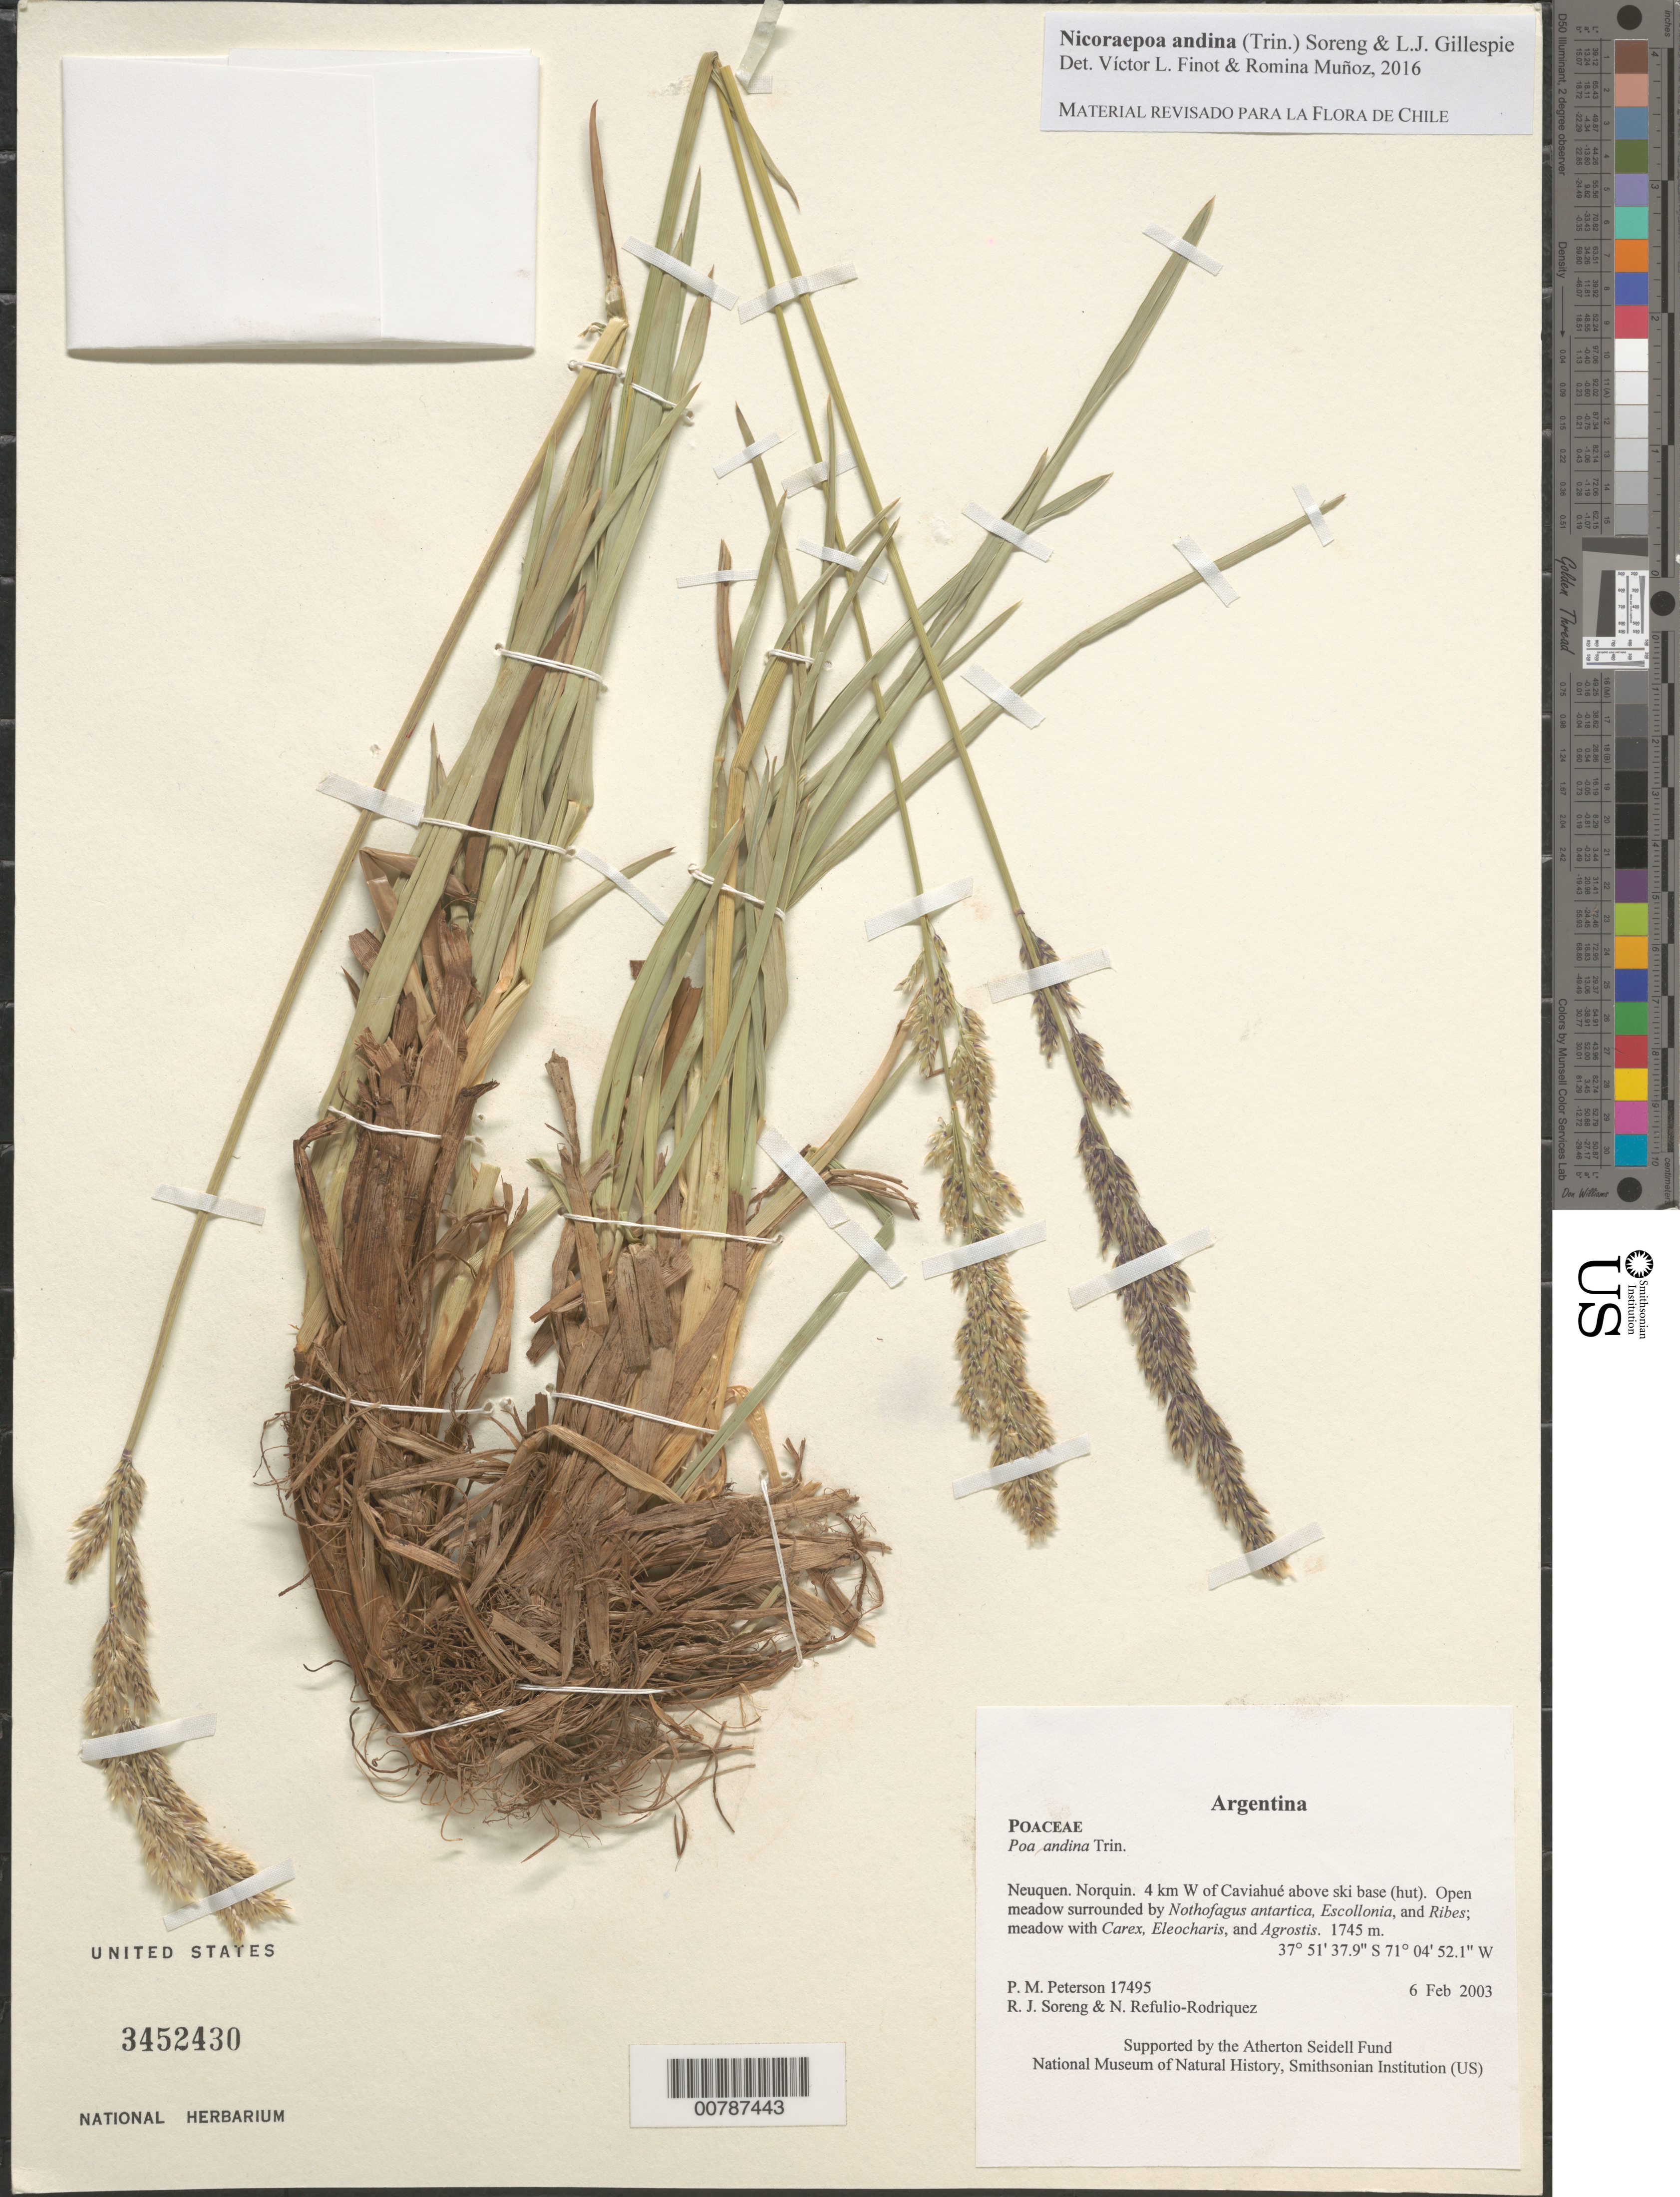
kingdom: Plantae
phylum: Tracheophyta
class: Liliopsida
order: Poales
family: Poaceae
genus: Nicoraepoa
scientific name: Nicoraepoa andina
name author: (Trin.) Soreng & L.J. Gillespie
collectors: P. M. Peterson, R. J. Soreng & N. Refulio-Rodríguez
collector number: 17495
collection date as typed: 06 Feb 2003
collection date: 2003-02-06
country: Argentina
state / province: Neuquen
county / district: Norquin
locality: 4 km W of Caviahué above ski base (hut). Open meadow surrounded by Nothofagus antartica, Escollonia, and Ribes; meadow with Carex, Eleocharis, and Agrostis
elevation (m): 1745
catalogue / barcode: US 3452430